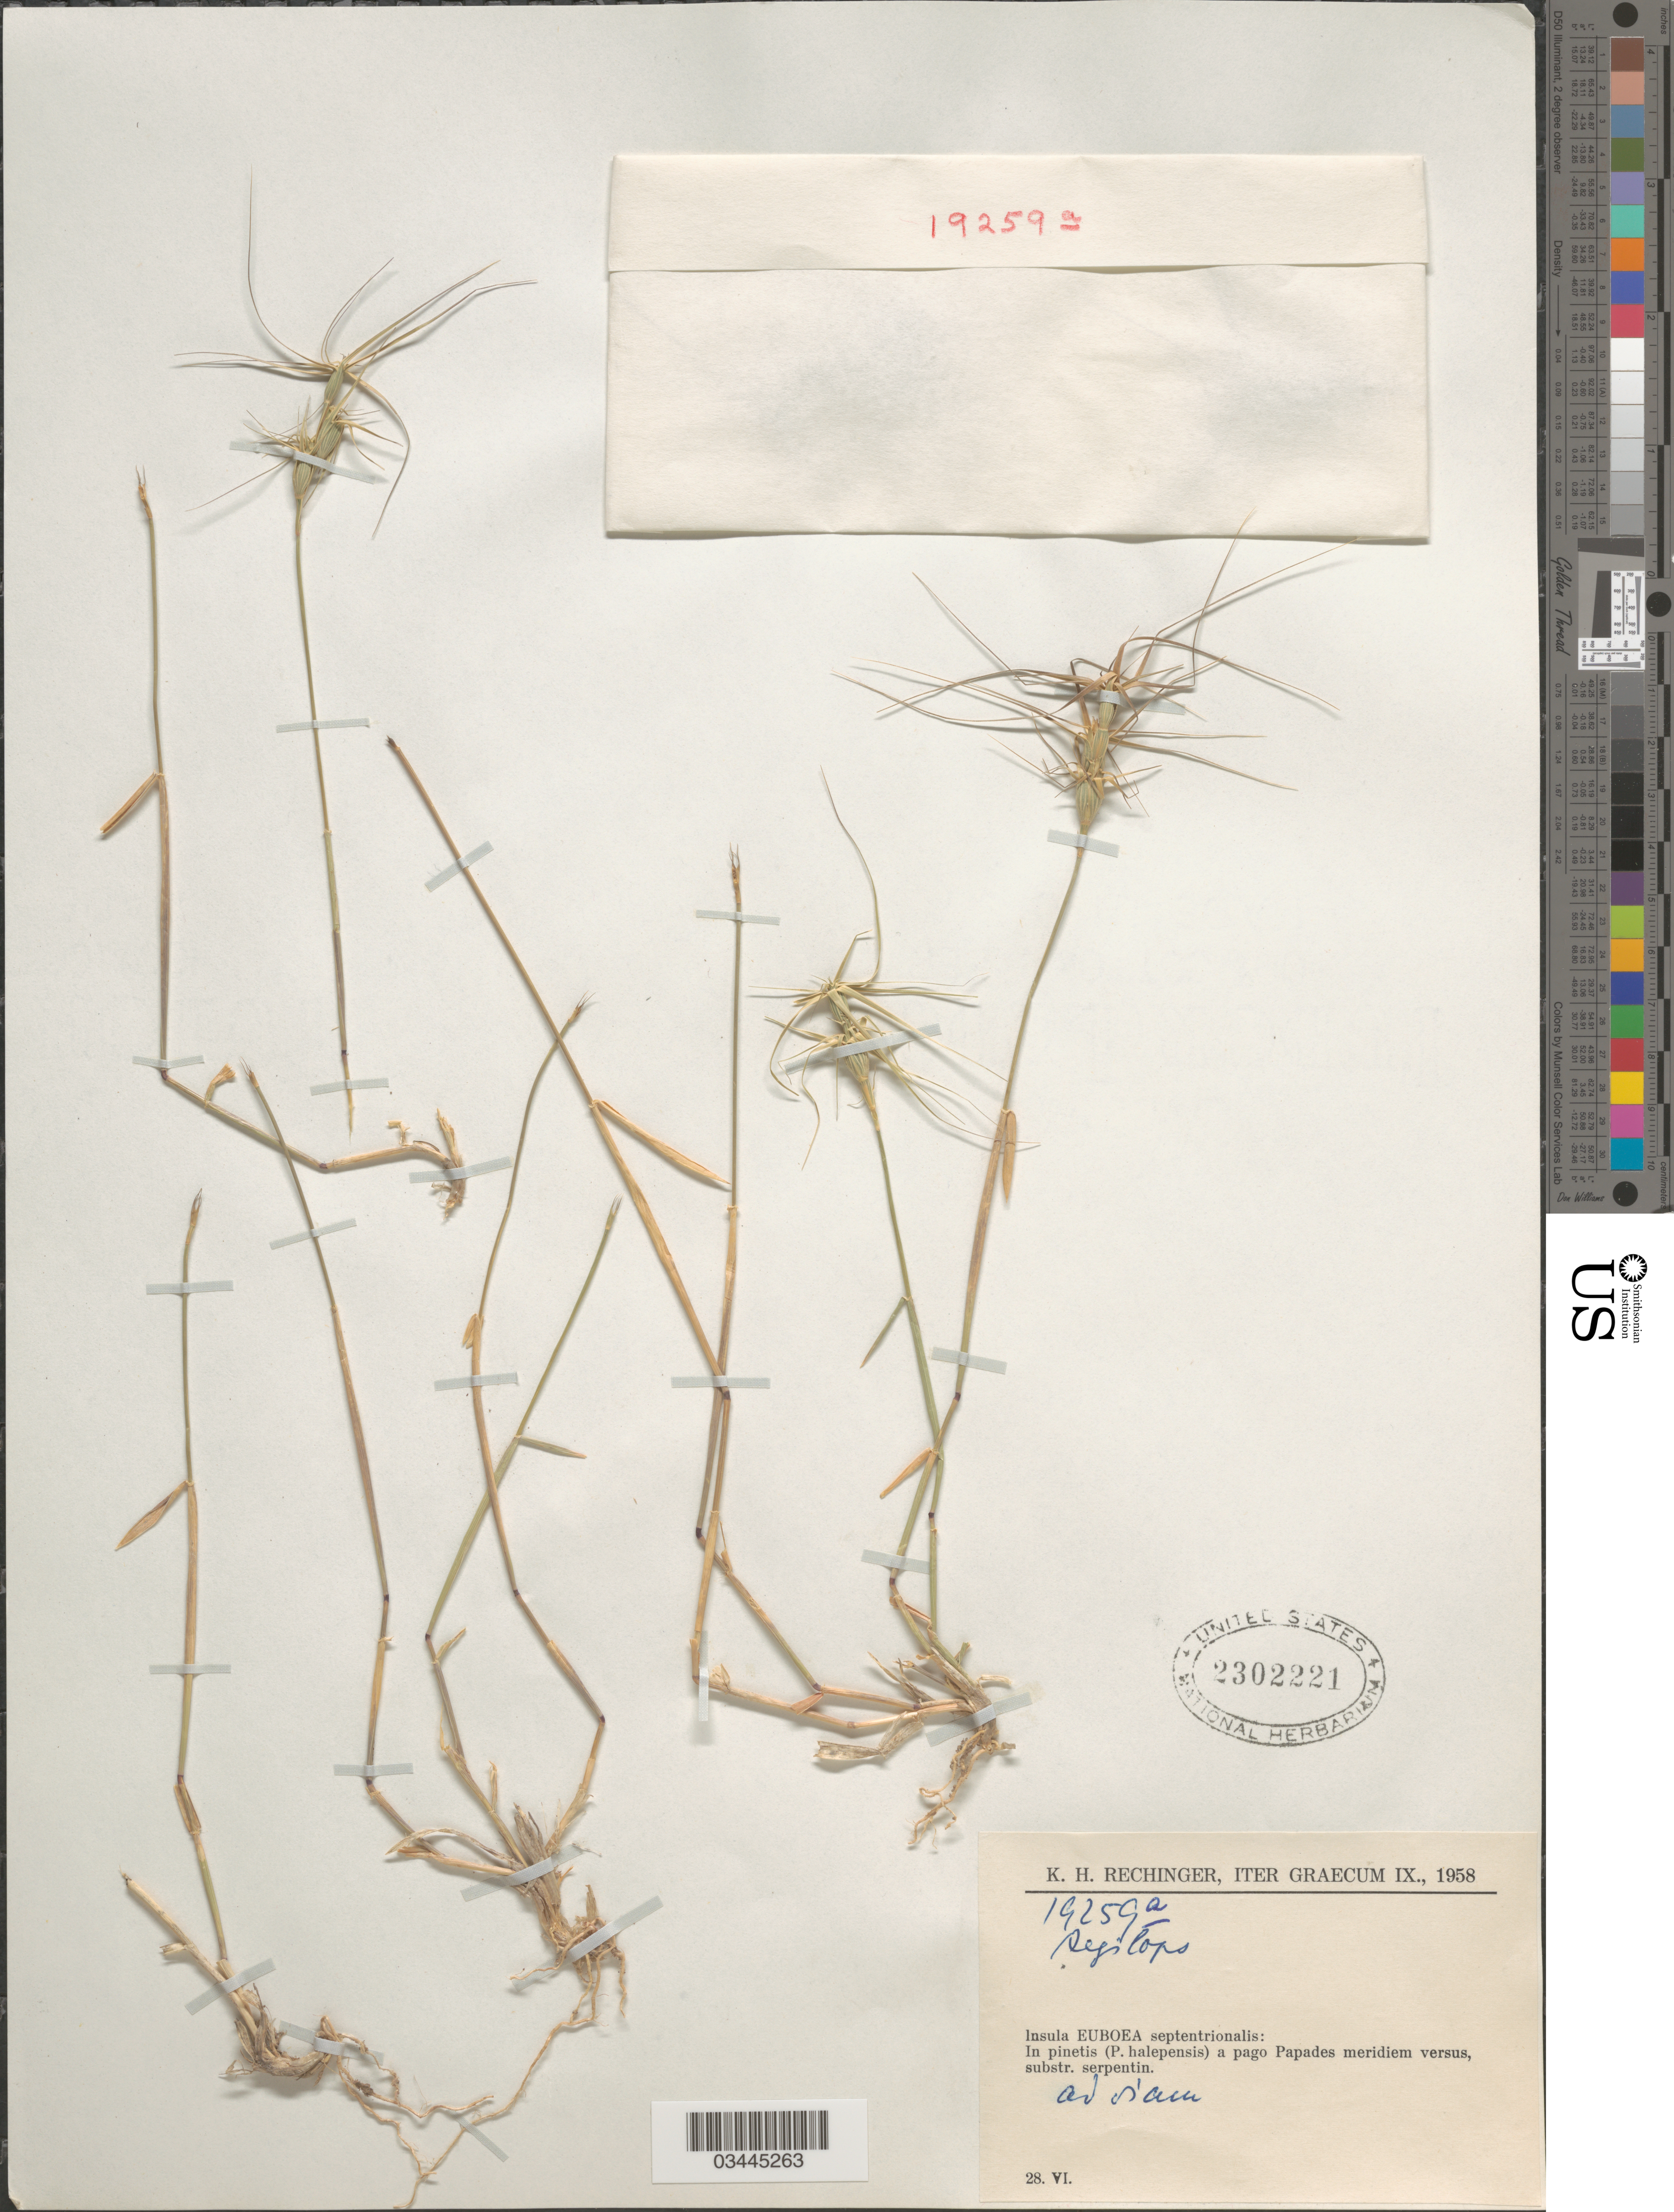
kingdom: Plantae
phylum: Tracheophyta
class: Liliopsida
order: Poales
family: Poaceae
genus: Aegilops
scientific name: Aegilops sp.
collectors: K. H. Rechinger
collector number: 19259a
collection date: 1958-06-28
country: Greece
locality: Iter Graecum IX., 1958. Insula Euboea septentrionalis: In pinetis (P. halepensis) a pago Papades meridiem versus, substr. serpentin. Ad viam.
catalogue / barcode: US 2302221